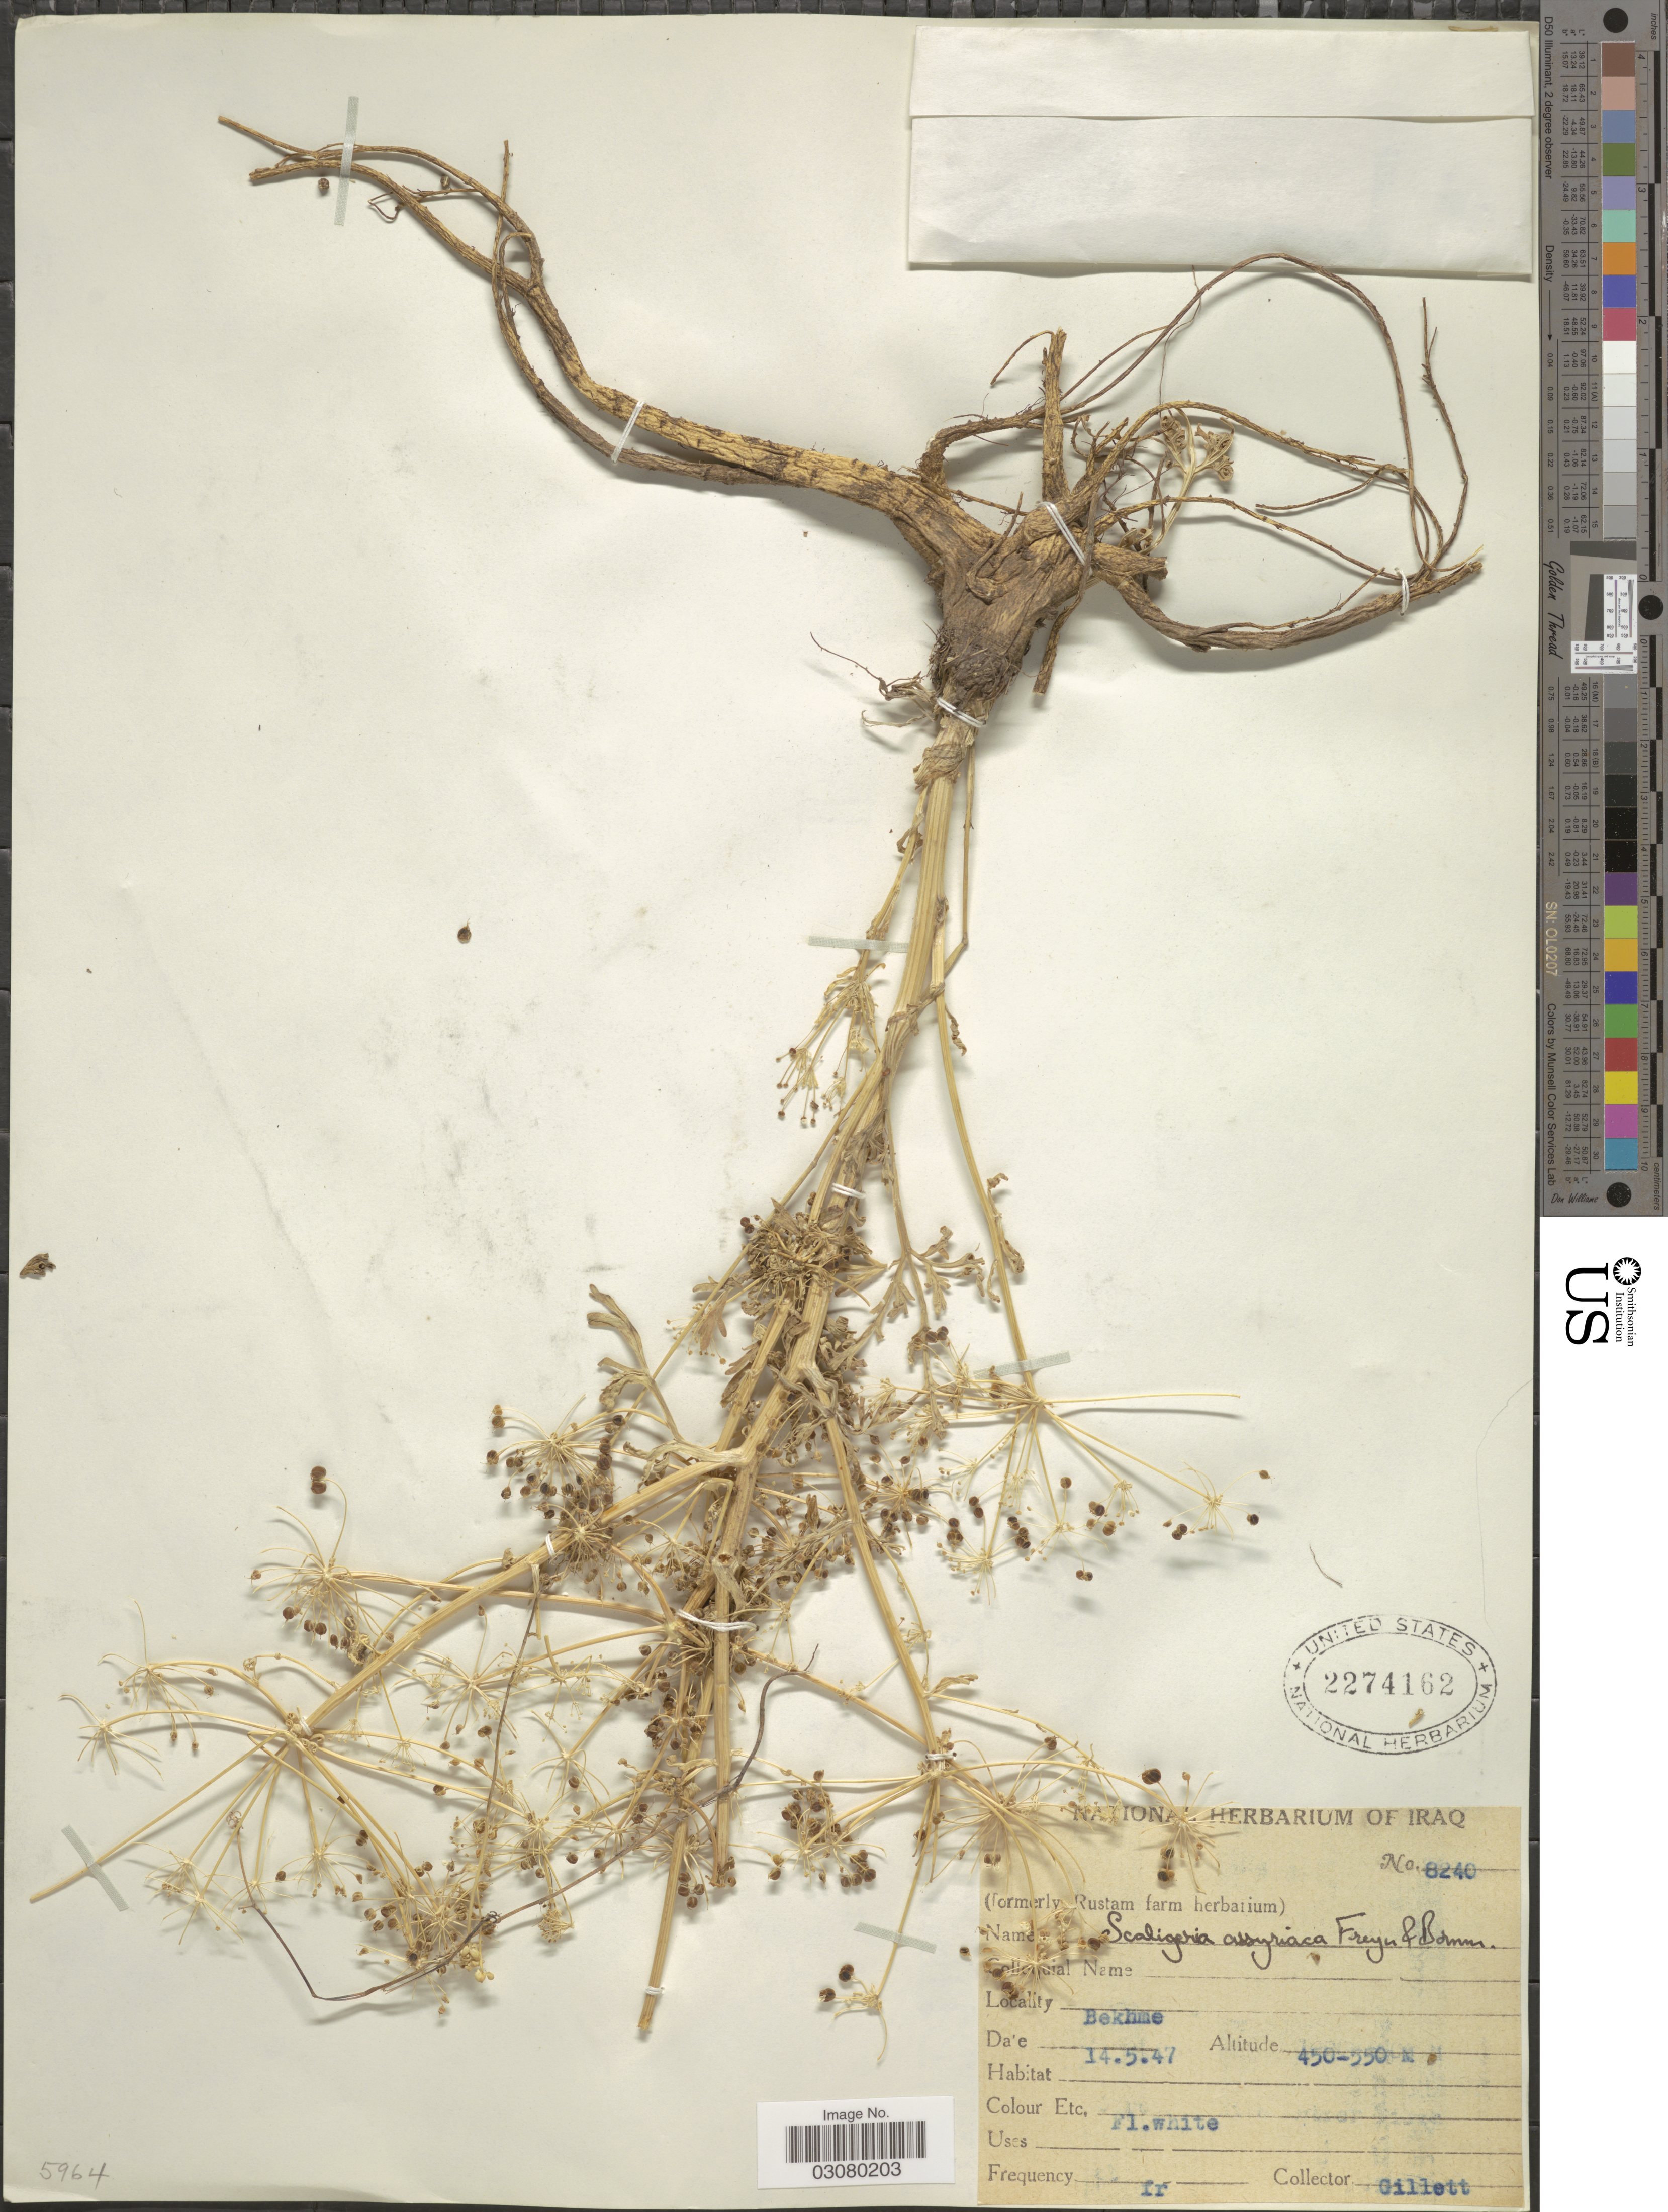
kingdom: Plantae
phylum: Tracheophyta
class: Magnoliopsida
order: Apiales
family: Apiaceae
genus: Scaligeria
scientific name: Scaligeria assyriaca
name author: Freyn & Bornm.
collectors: Gillett, --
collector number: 8240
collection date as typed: Transcribed d/m/y: 14/5/47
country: Iraq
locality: Bekhme.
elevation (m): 450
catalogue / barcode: US 2274162